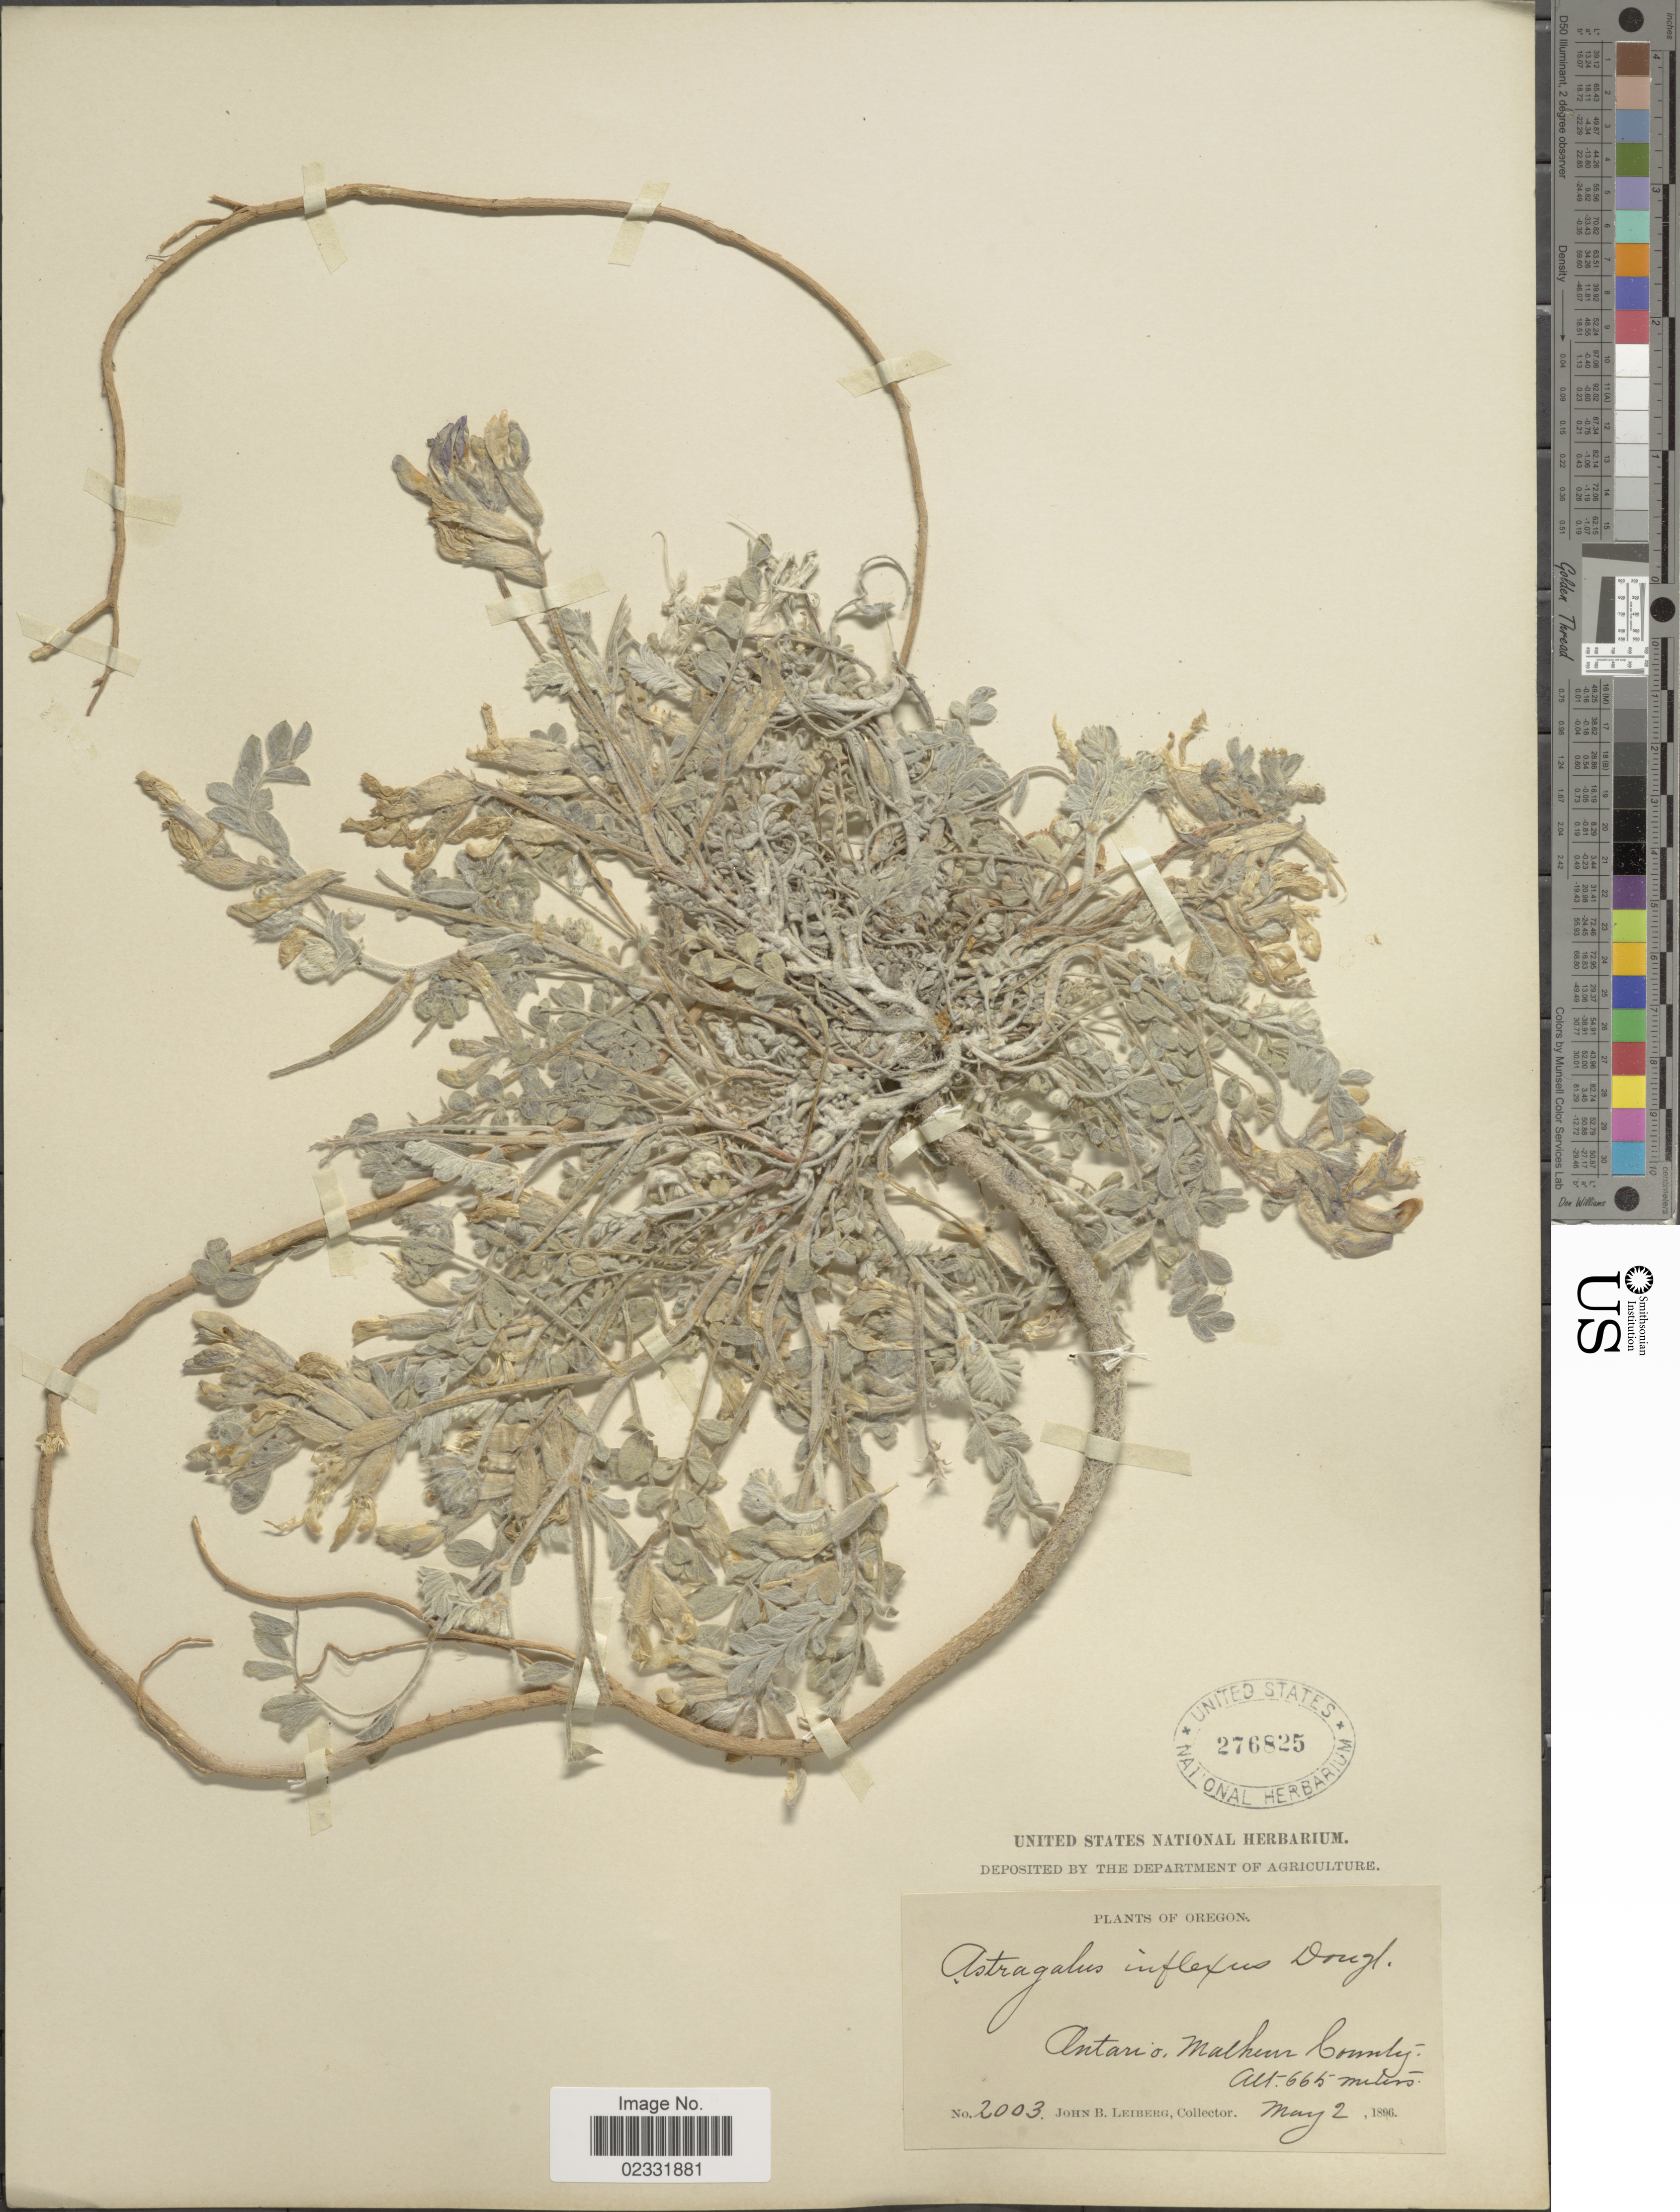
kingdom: Plantae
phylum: Tracheophyta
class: Magnoliopsida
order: Fabales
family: Fabaceae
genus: Astragalus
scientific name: Astragalus inflexus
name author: Douglas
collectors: J. B. Leiberg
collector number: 2003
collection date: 1896-05-02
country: United States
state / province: Oregon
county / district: Malheur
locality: Ontario, Malheur County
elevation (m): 665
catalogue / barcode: US 276825